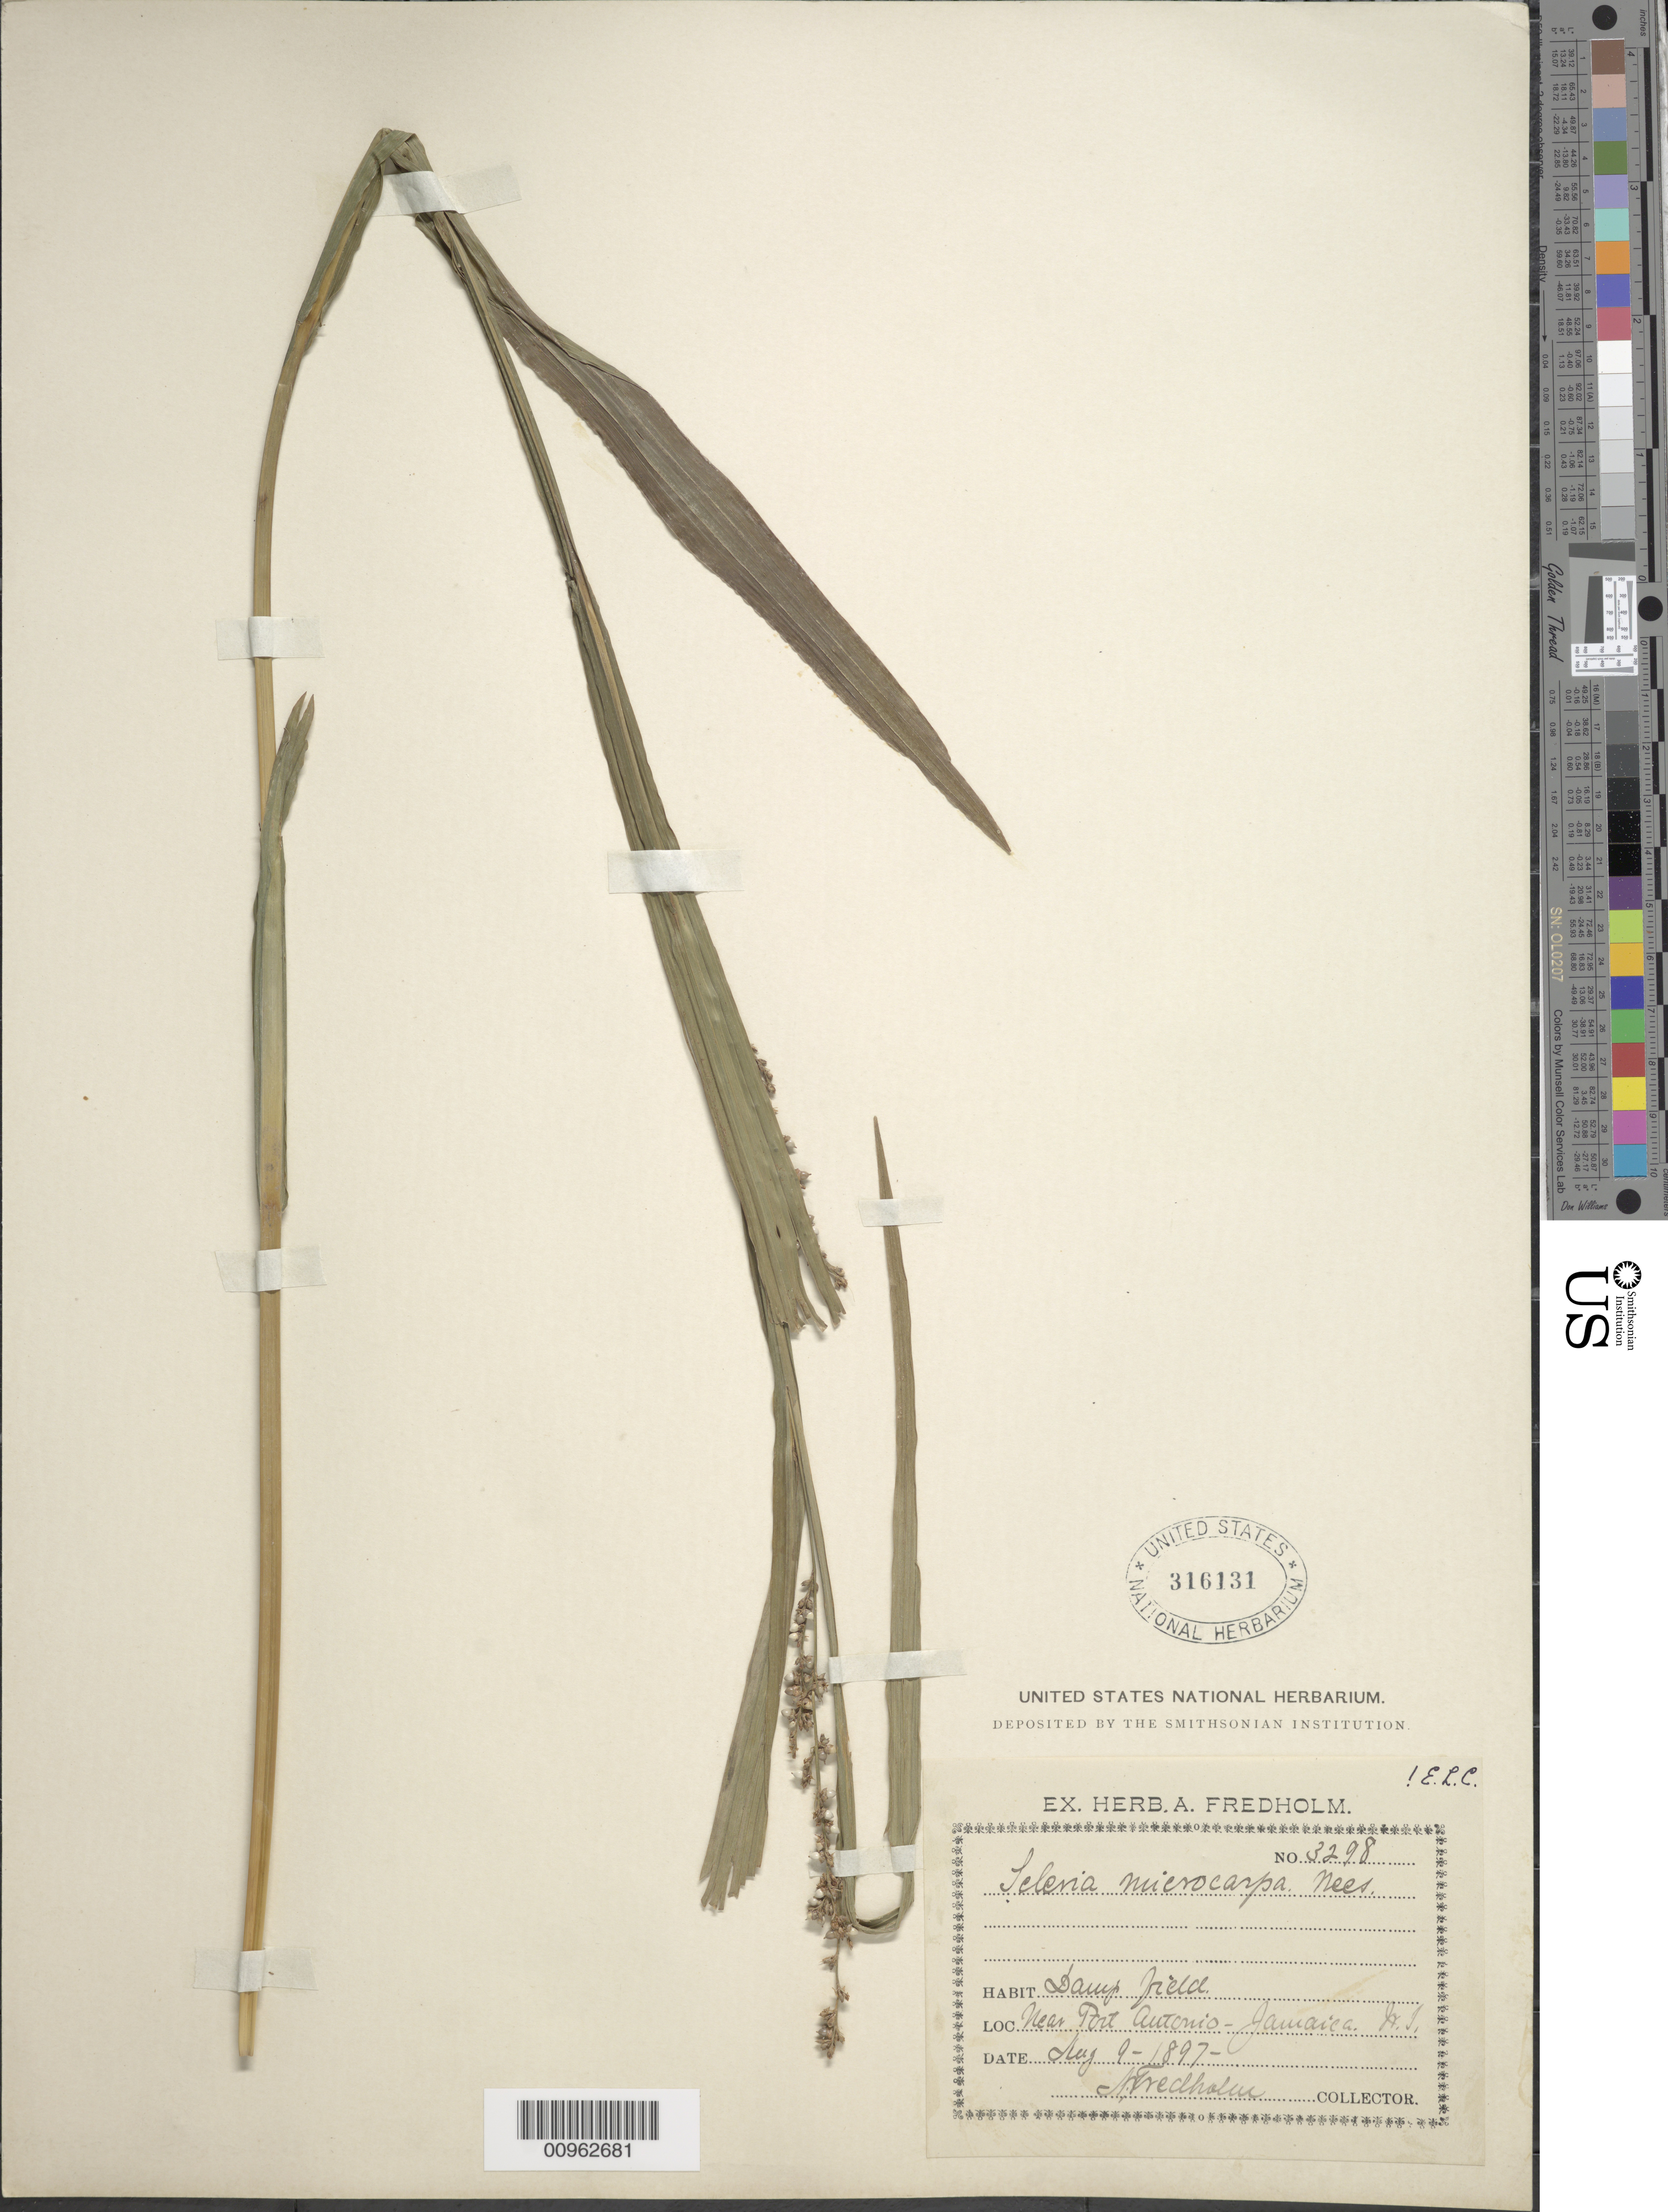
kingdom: Plantae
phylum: Tracheophyta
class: Liliopsida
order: Poales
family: Cyperaceae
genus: Scleria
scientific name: Scleria microcarpa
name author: Nees ex Kunth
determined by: Core, E. L.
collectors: A. Fredholm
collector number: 3298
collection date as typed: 08 Jul 1897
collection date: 1897-07-08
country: Jamaica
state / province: Portland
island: Jamaica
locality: Near Port Antonio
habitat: Damp field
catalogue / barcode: US 316131